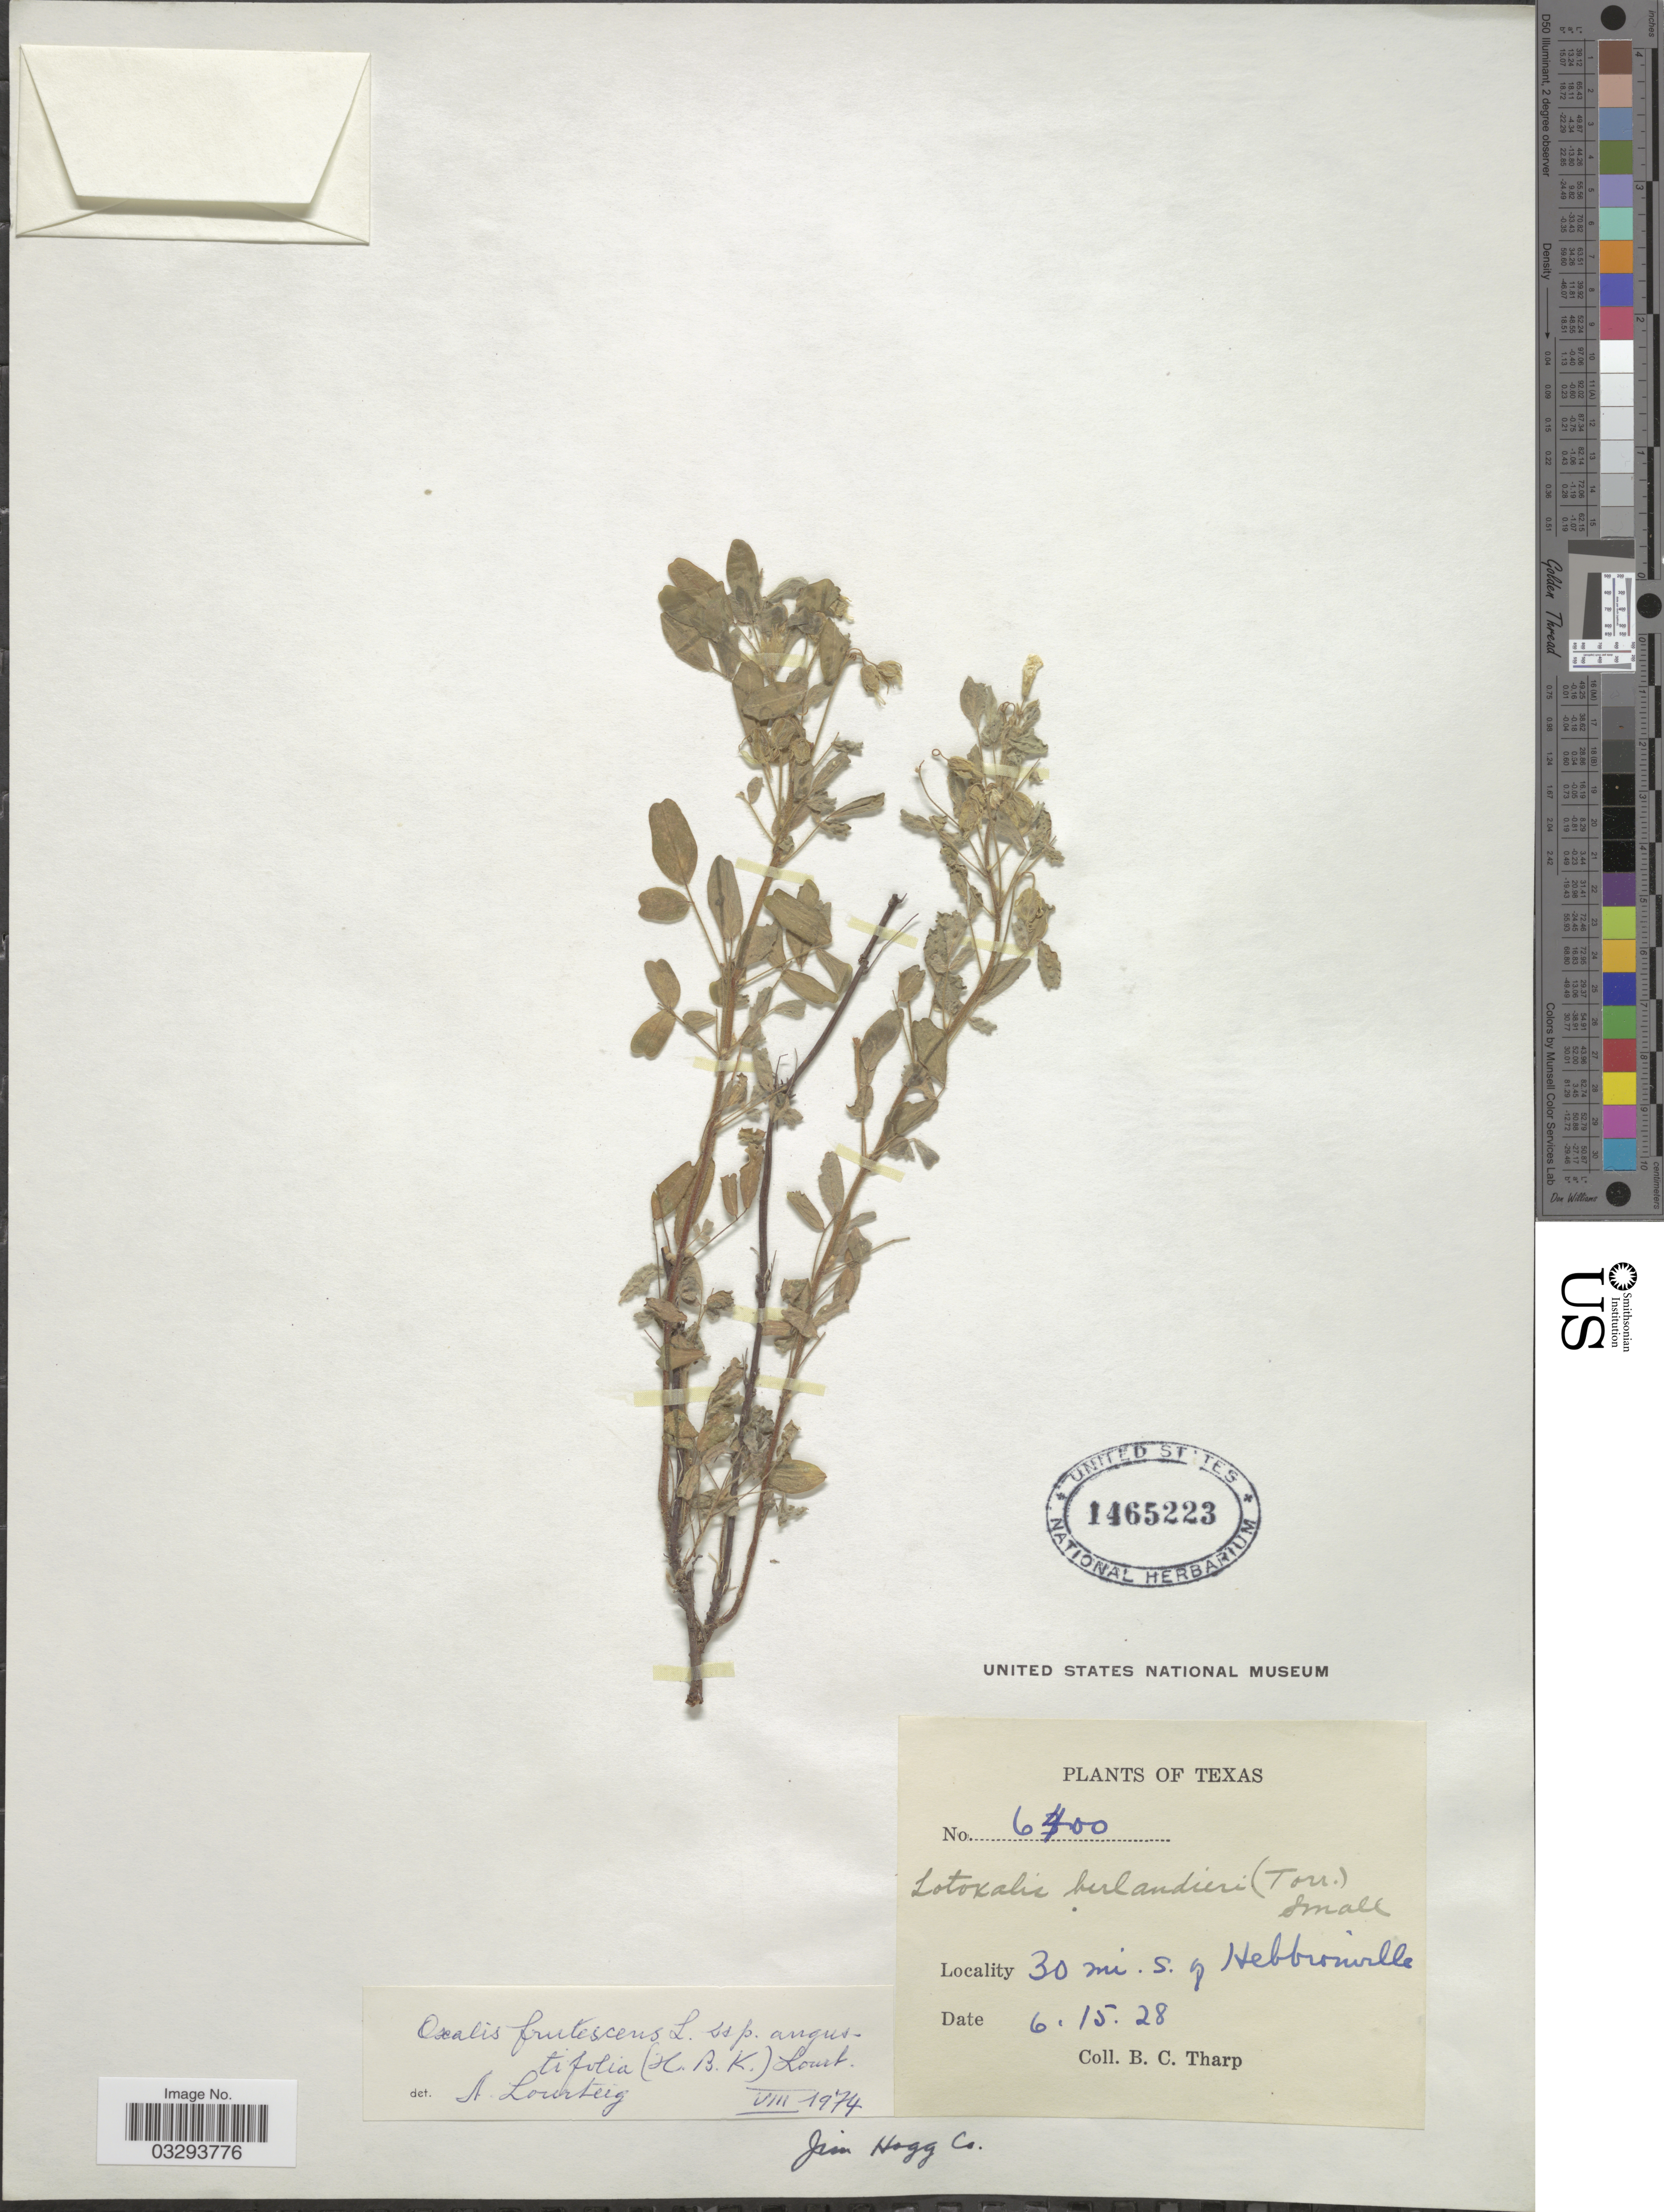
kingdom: Plantae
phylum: Tracheophyta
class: Magnoliopsida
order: Oxalidales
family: Oxalidaceae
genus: Oxalis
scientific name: Oxalis frutescens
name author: L.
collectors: B. C. Tharp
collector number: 6400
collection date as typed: Transcribed d/m/y: 15/6/28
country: United States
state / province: Texas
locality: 30 mi. S. of Hebbronville. Jim Hogg Co.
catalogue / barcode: US 1465223